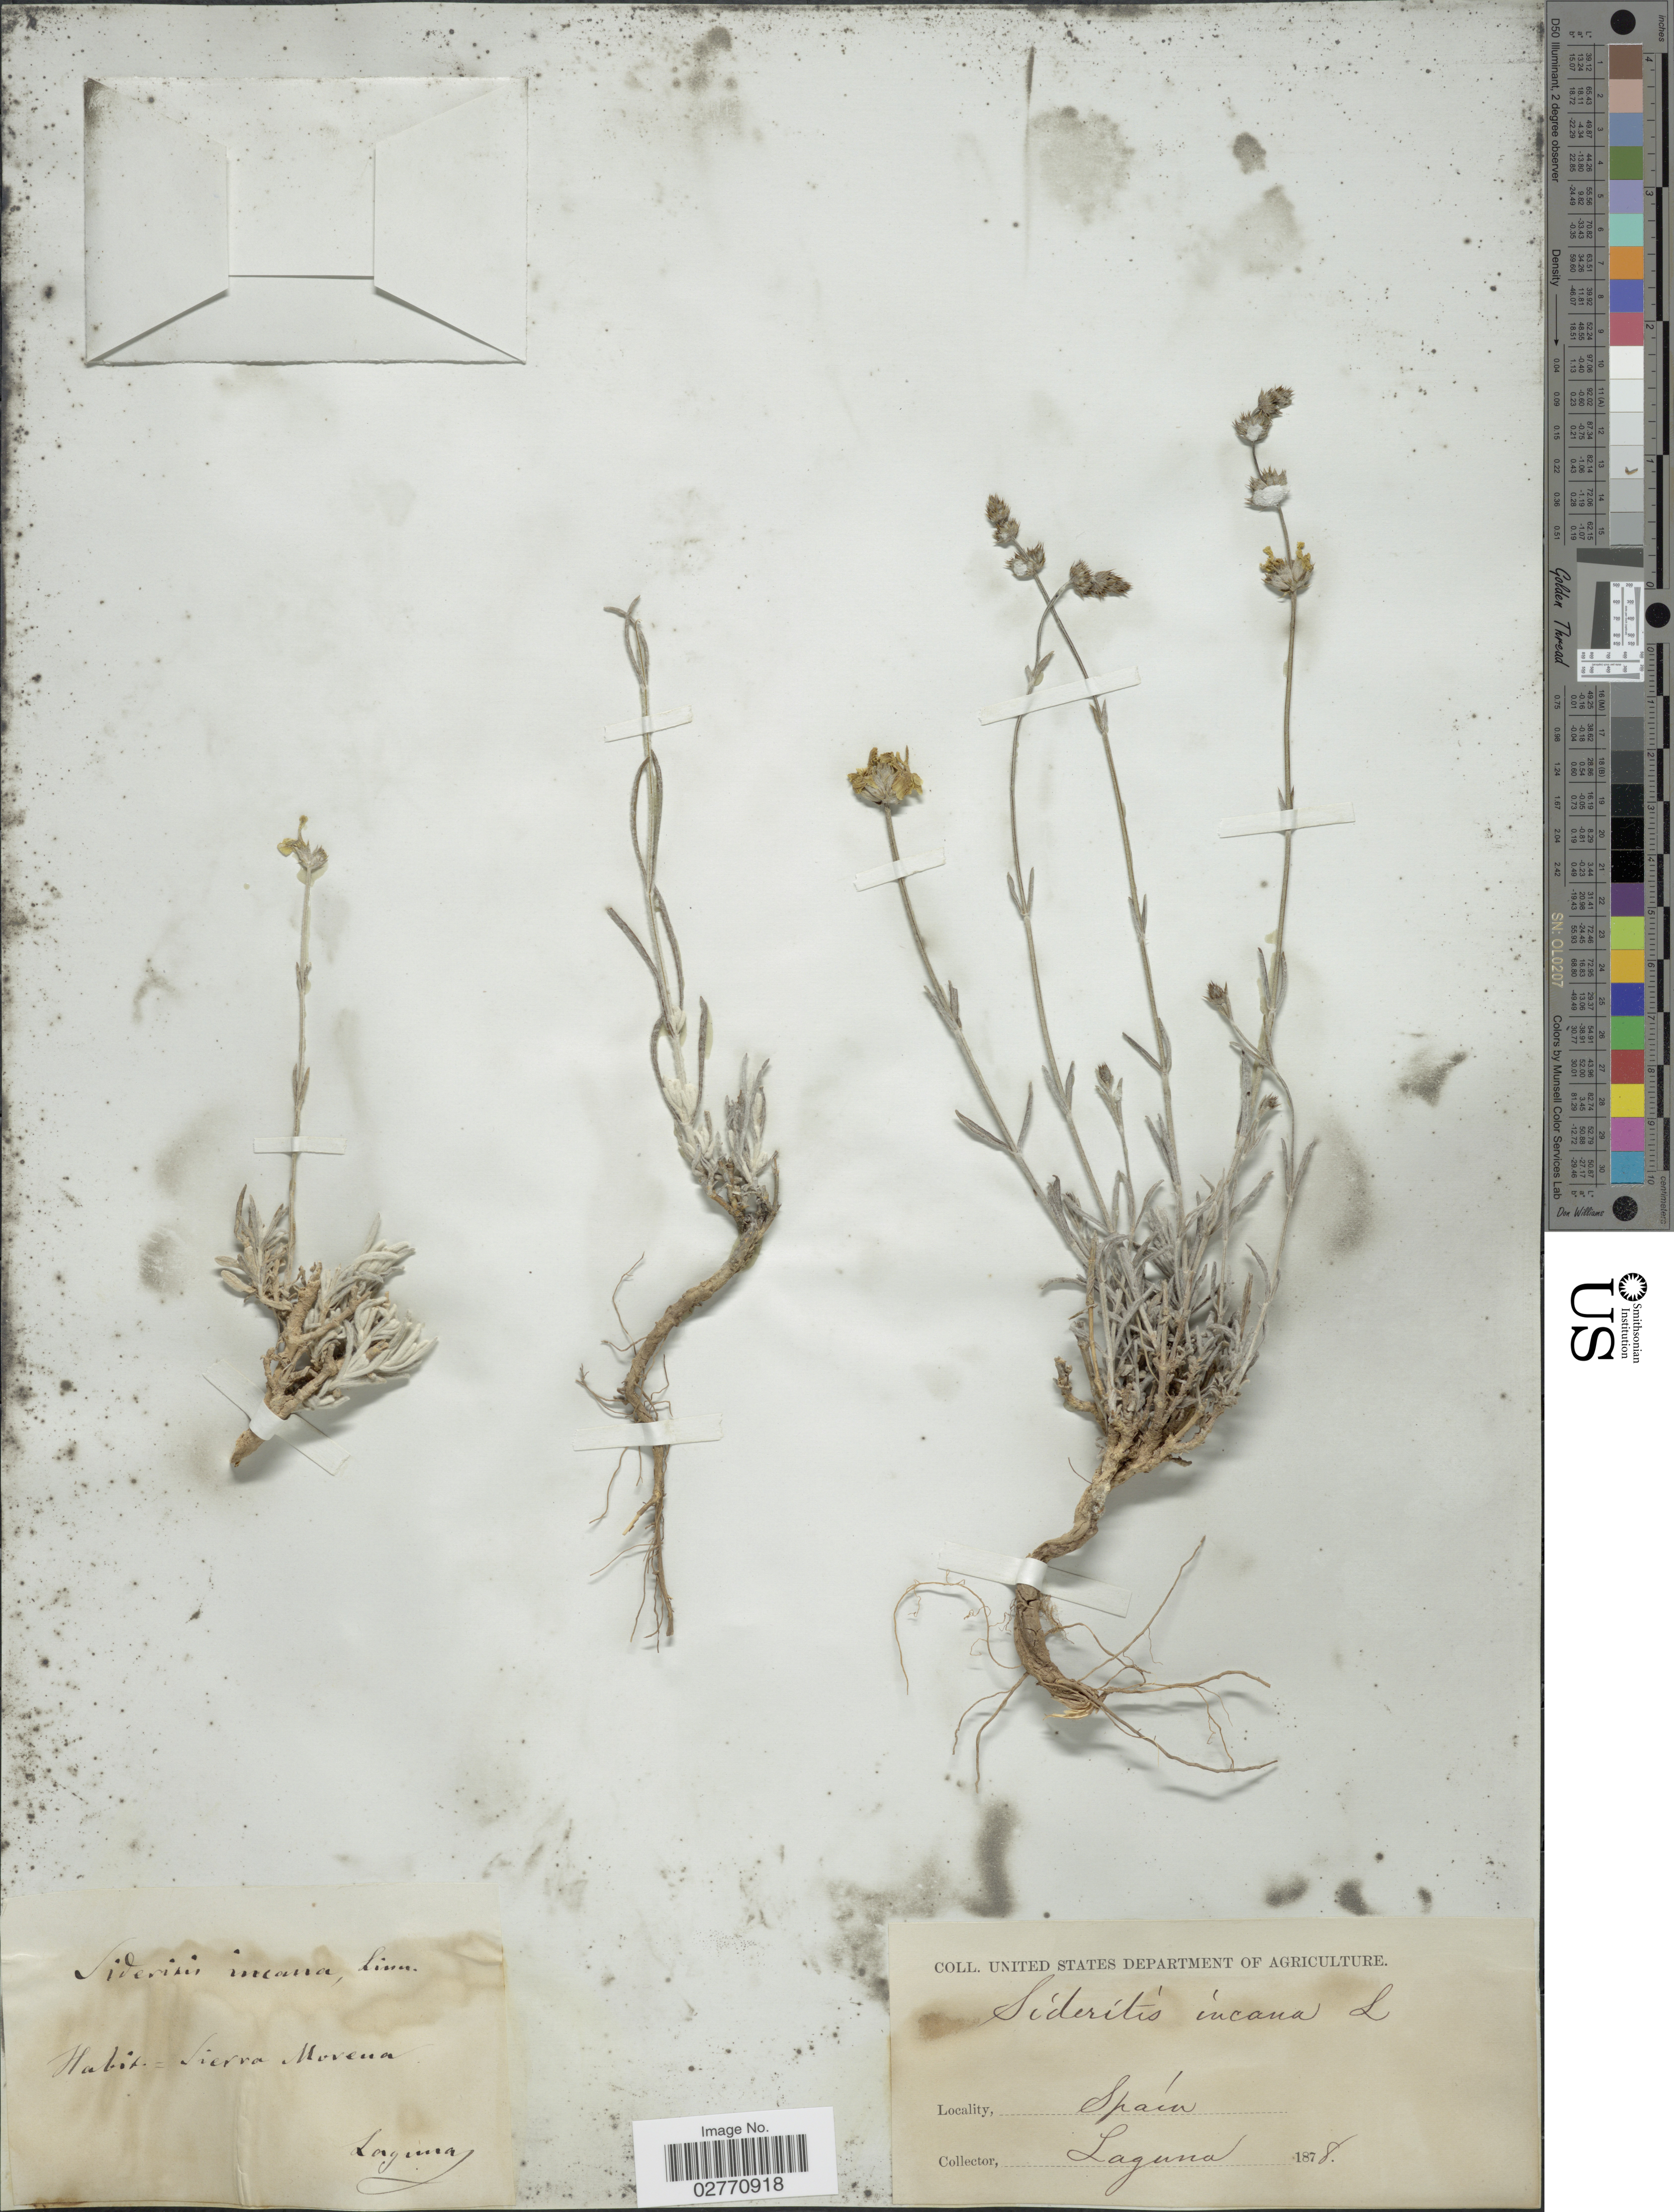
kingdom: Plantae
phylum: Tracheophyta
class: Magnoliopsida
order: Lamiales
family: Lamiaceae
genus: Sideritis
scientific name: Sideritis incana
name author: L.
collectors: -. Laguna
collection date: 1878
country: Spain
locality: Sierra Movena.